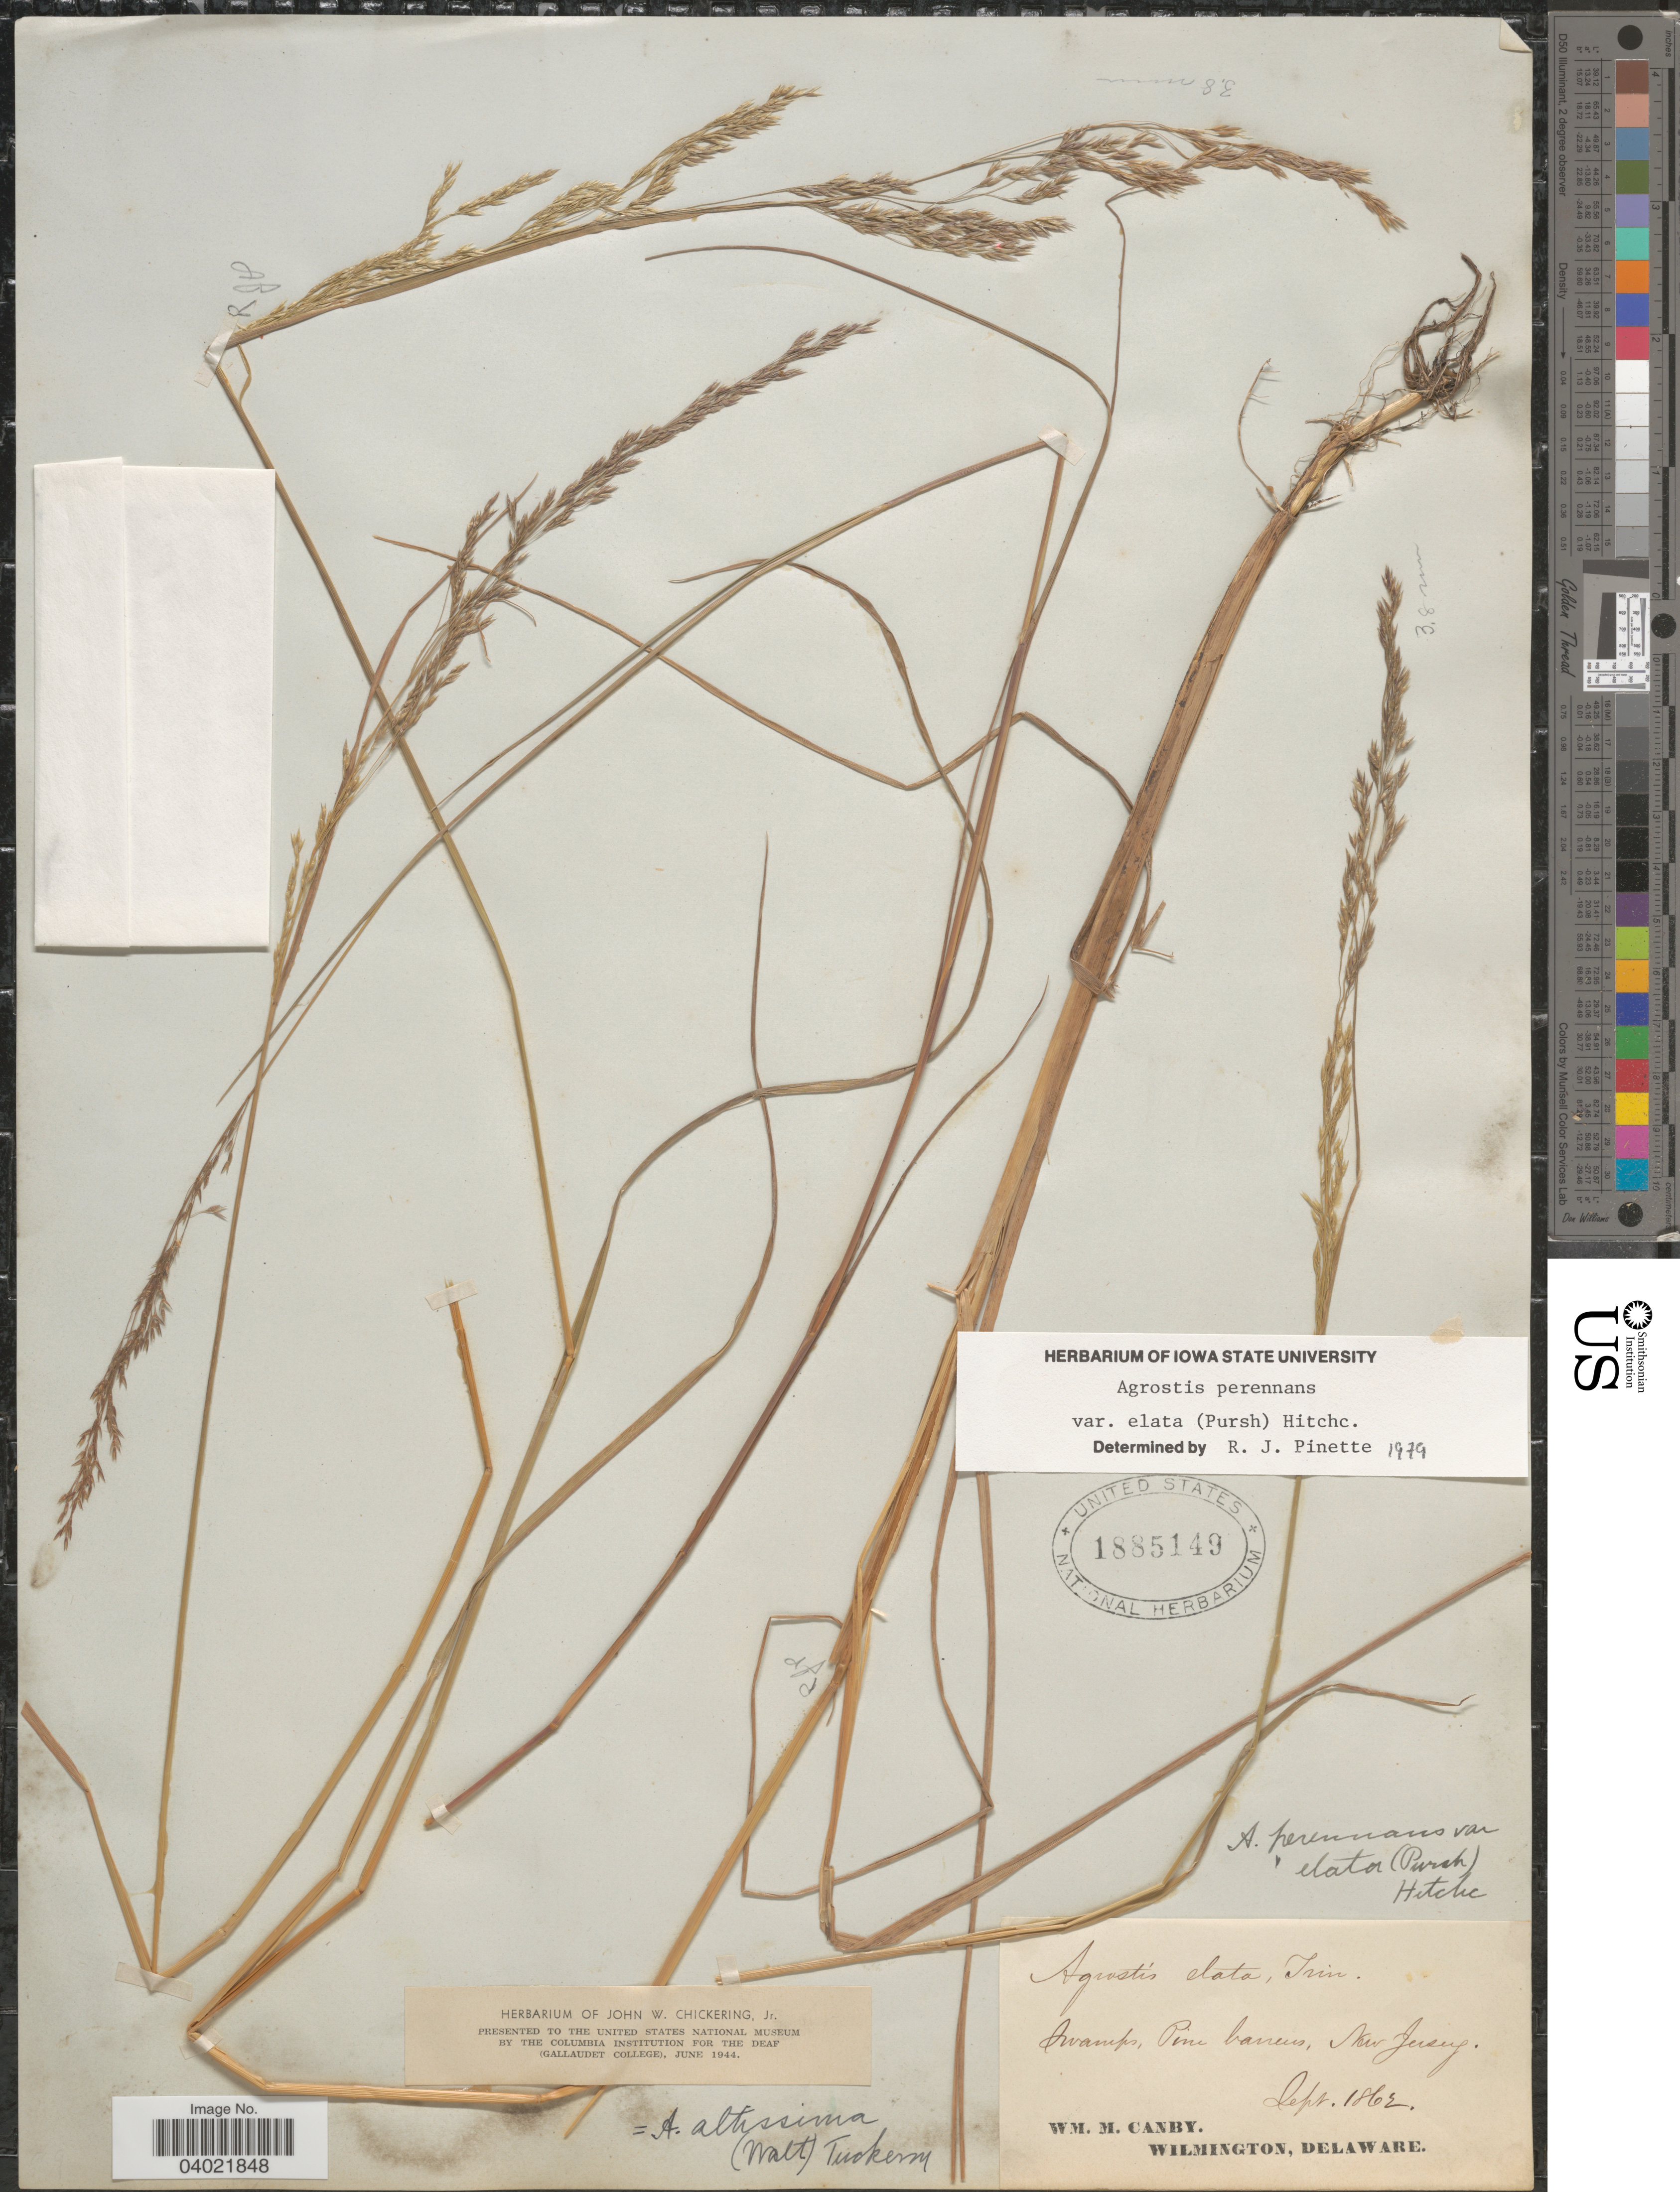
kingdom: Plantae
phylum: Tracheophyta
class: Liliopsida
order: Poales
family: Poaceae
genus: Agrostis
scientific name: Agrostis perennans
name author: (Walter) Tuck.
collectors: W. M. Canby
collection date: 1862-09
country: United States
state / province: New Jersey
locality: Swamps, Pine barrens.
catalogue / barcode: US 1885149